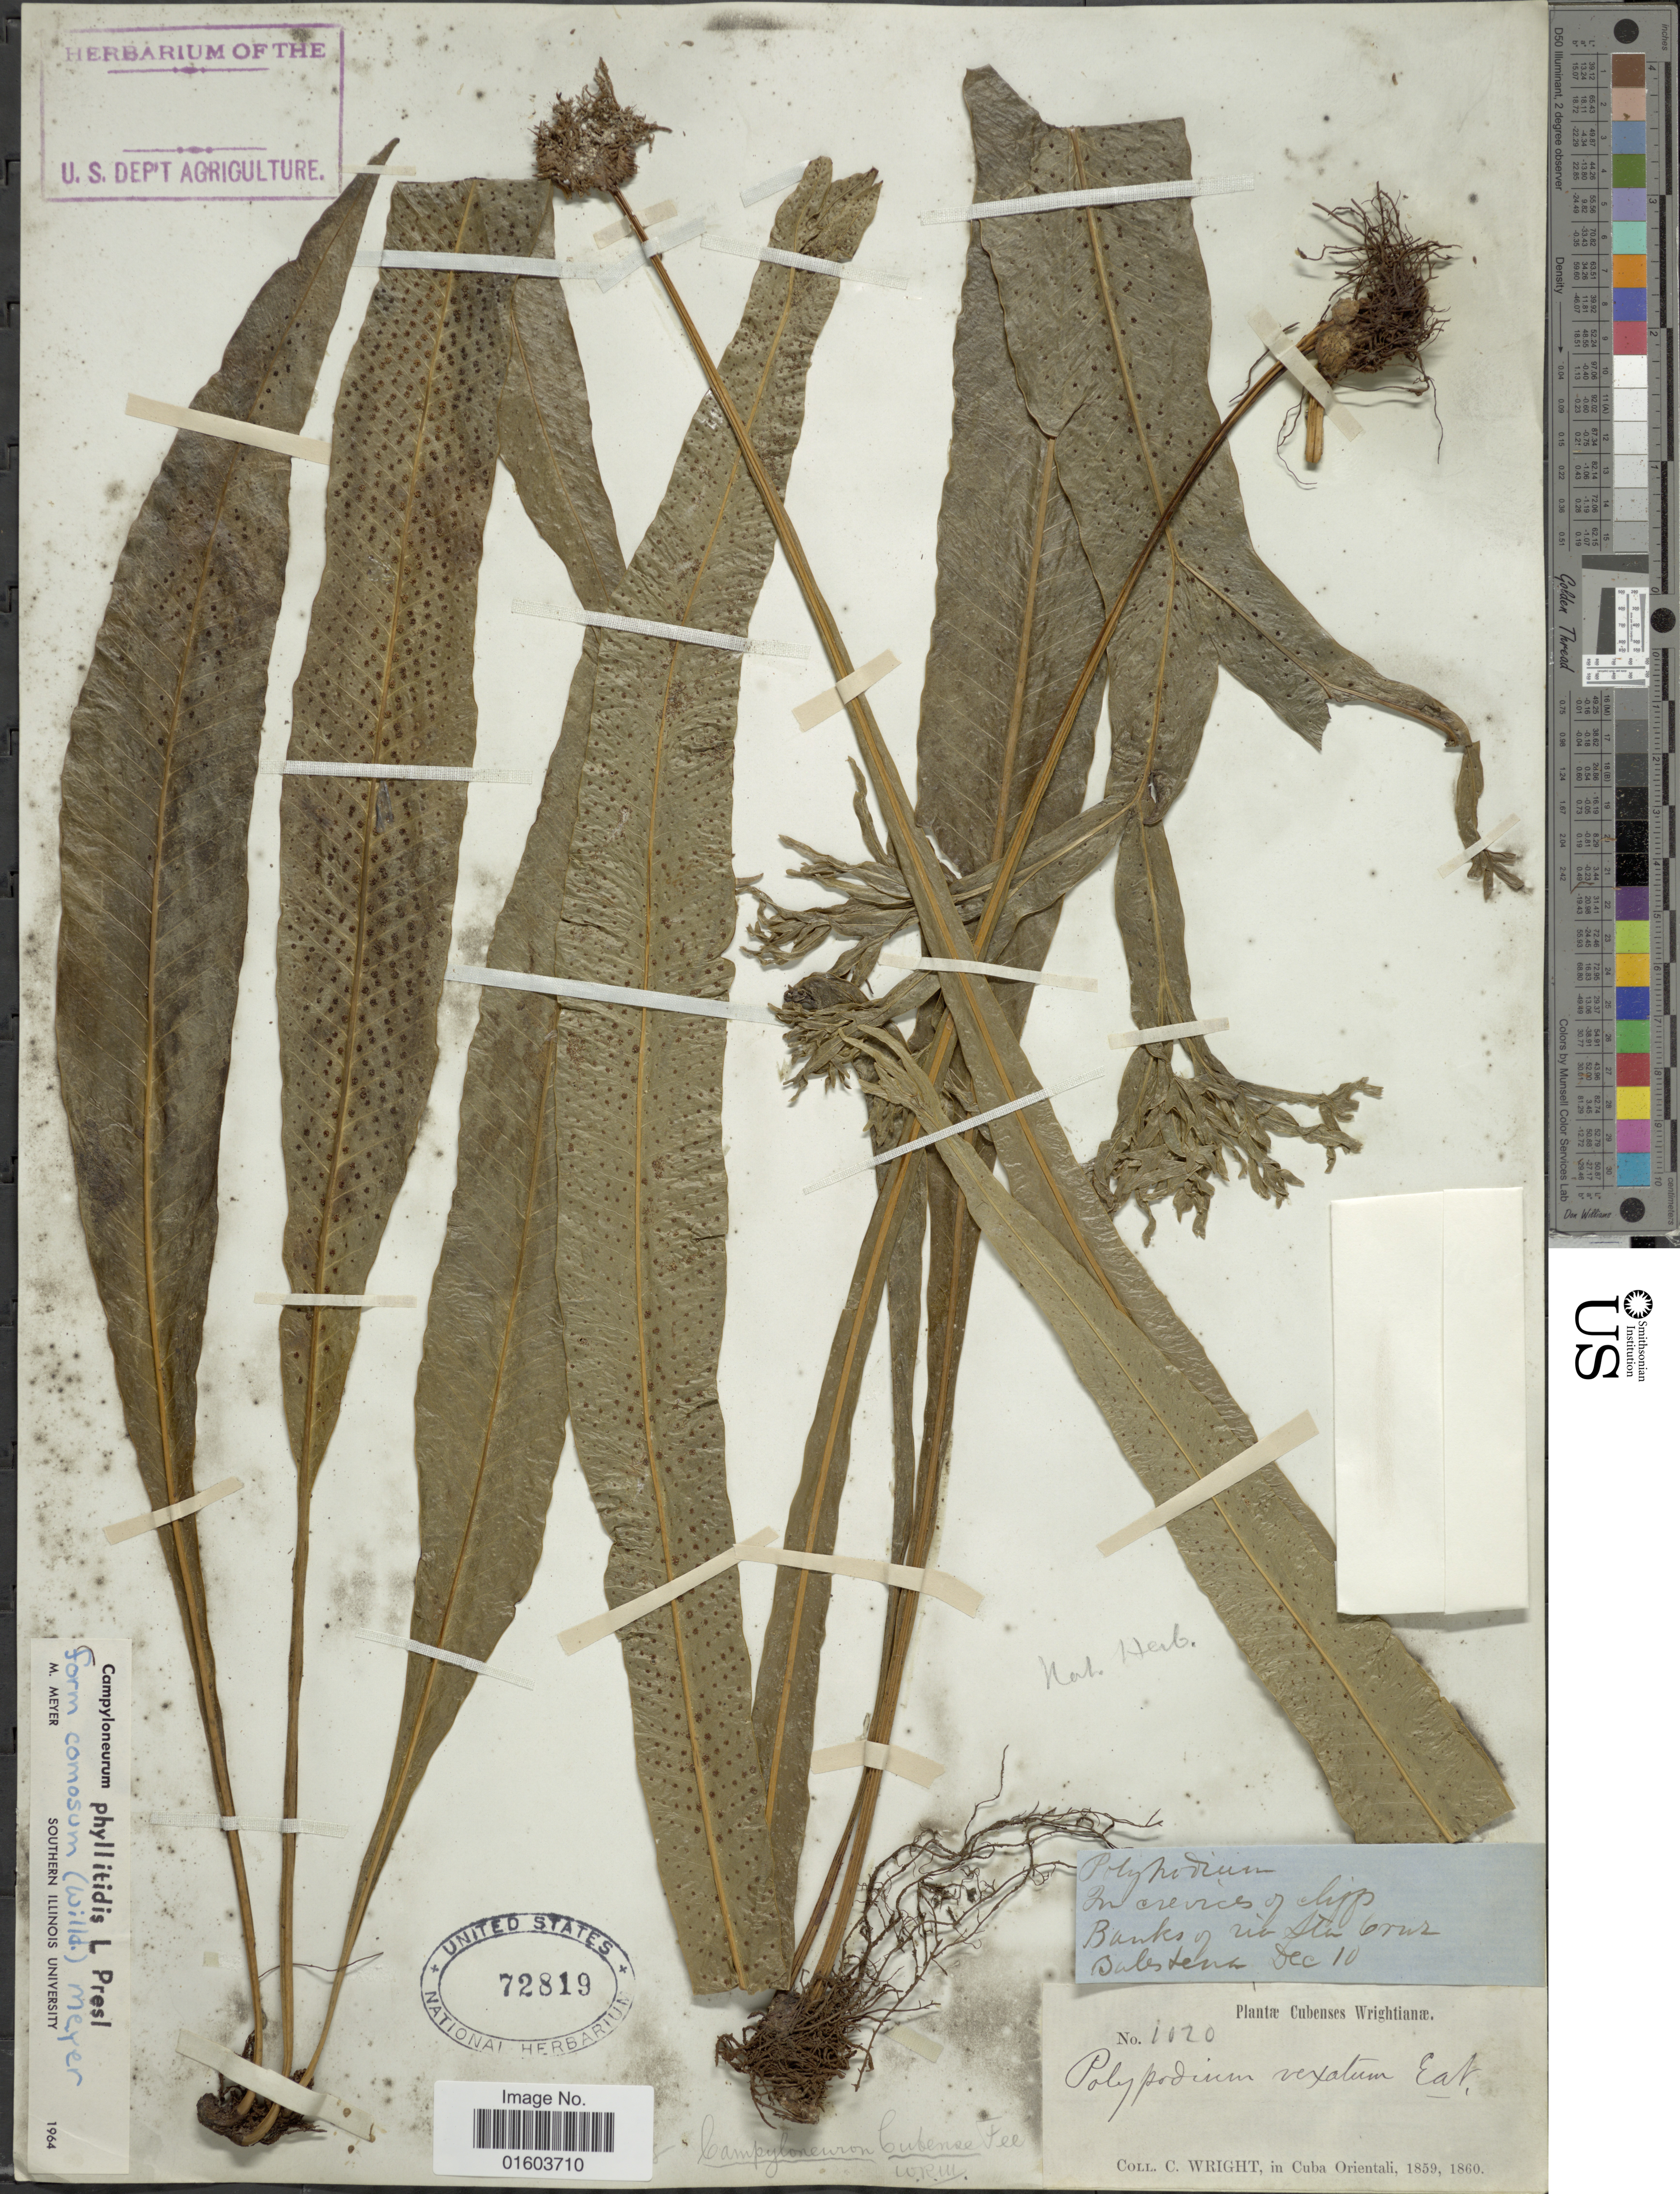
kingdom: Plantae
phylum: Tracheophyta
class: Polypodiopsida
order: Polypodiales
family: Polypodiaceae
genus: Campyloneurum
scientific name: Campyloneurum phyllitidis f. comosum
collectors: C. Wright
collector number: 1020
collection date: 1859/1860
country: Cuba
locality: Cubenses.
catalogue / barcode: US 72819